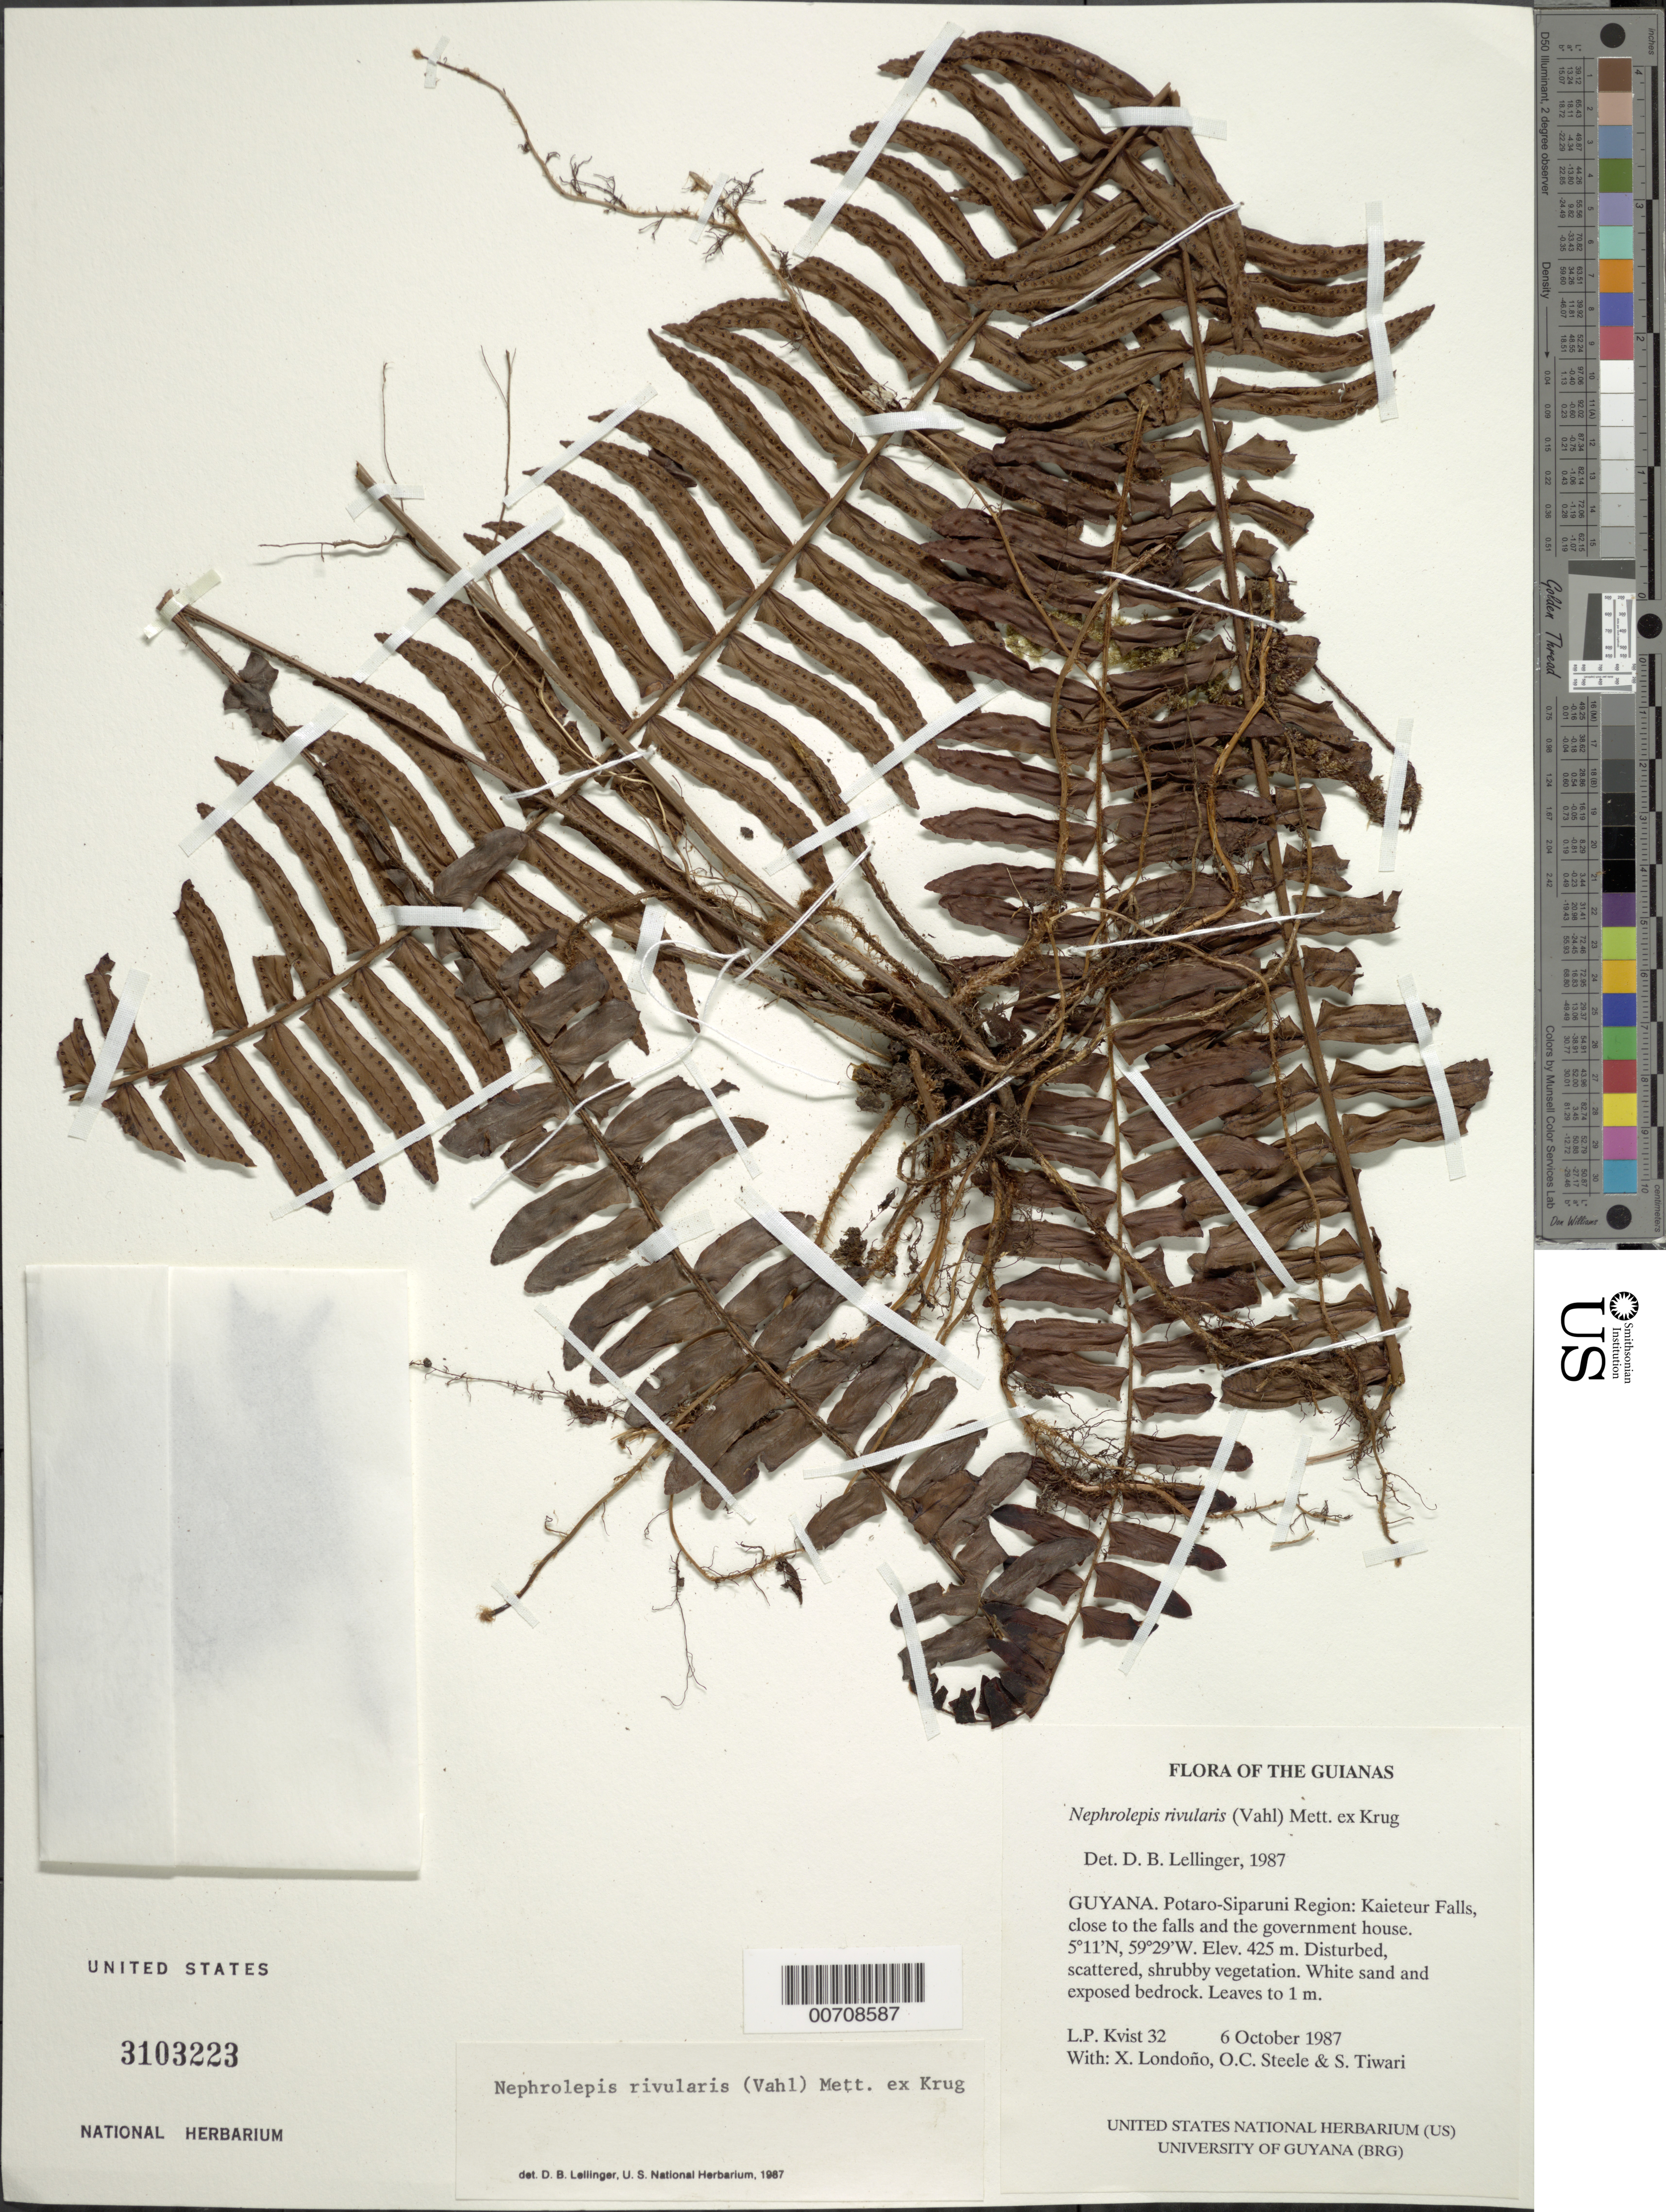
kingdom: Plantae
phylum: Tracheophyta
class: Polypodiopsida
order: Polypodiales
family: Nephrolepidaceae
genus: Nephrolepis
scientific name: Nephrolepis rivularis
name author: (Vahl) Mett. ex Krug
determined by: Lellinger, David B., (BOT), Smithsonian Institution - National Museum of Natural History (UNITED STATES)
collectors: L. P. Kvist, X. Londoño, O. C. Steele & S. Tiwari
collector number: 32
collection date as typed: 6 October 1987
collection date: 1987-10-06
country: Guyana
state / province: Potaro-Siparuni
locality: Kaieteur Falls, close to the falls and the government house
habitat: Disturbed, scattered, shrubby vegetation. White sand and exposed bedrock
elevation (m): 425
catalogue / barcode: US 3103223